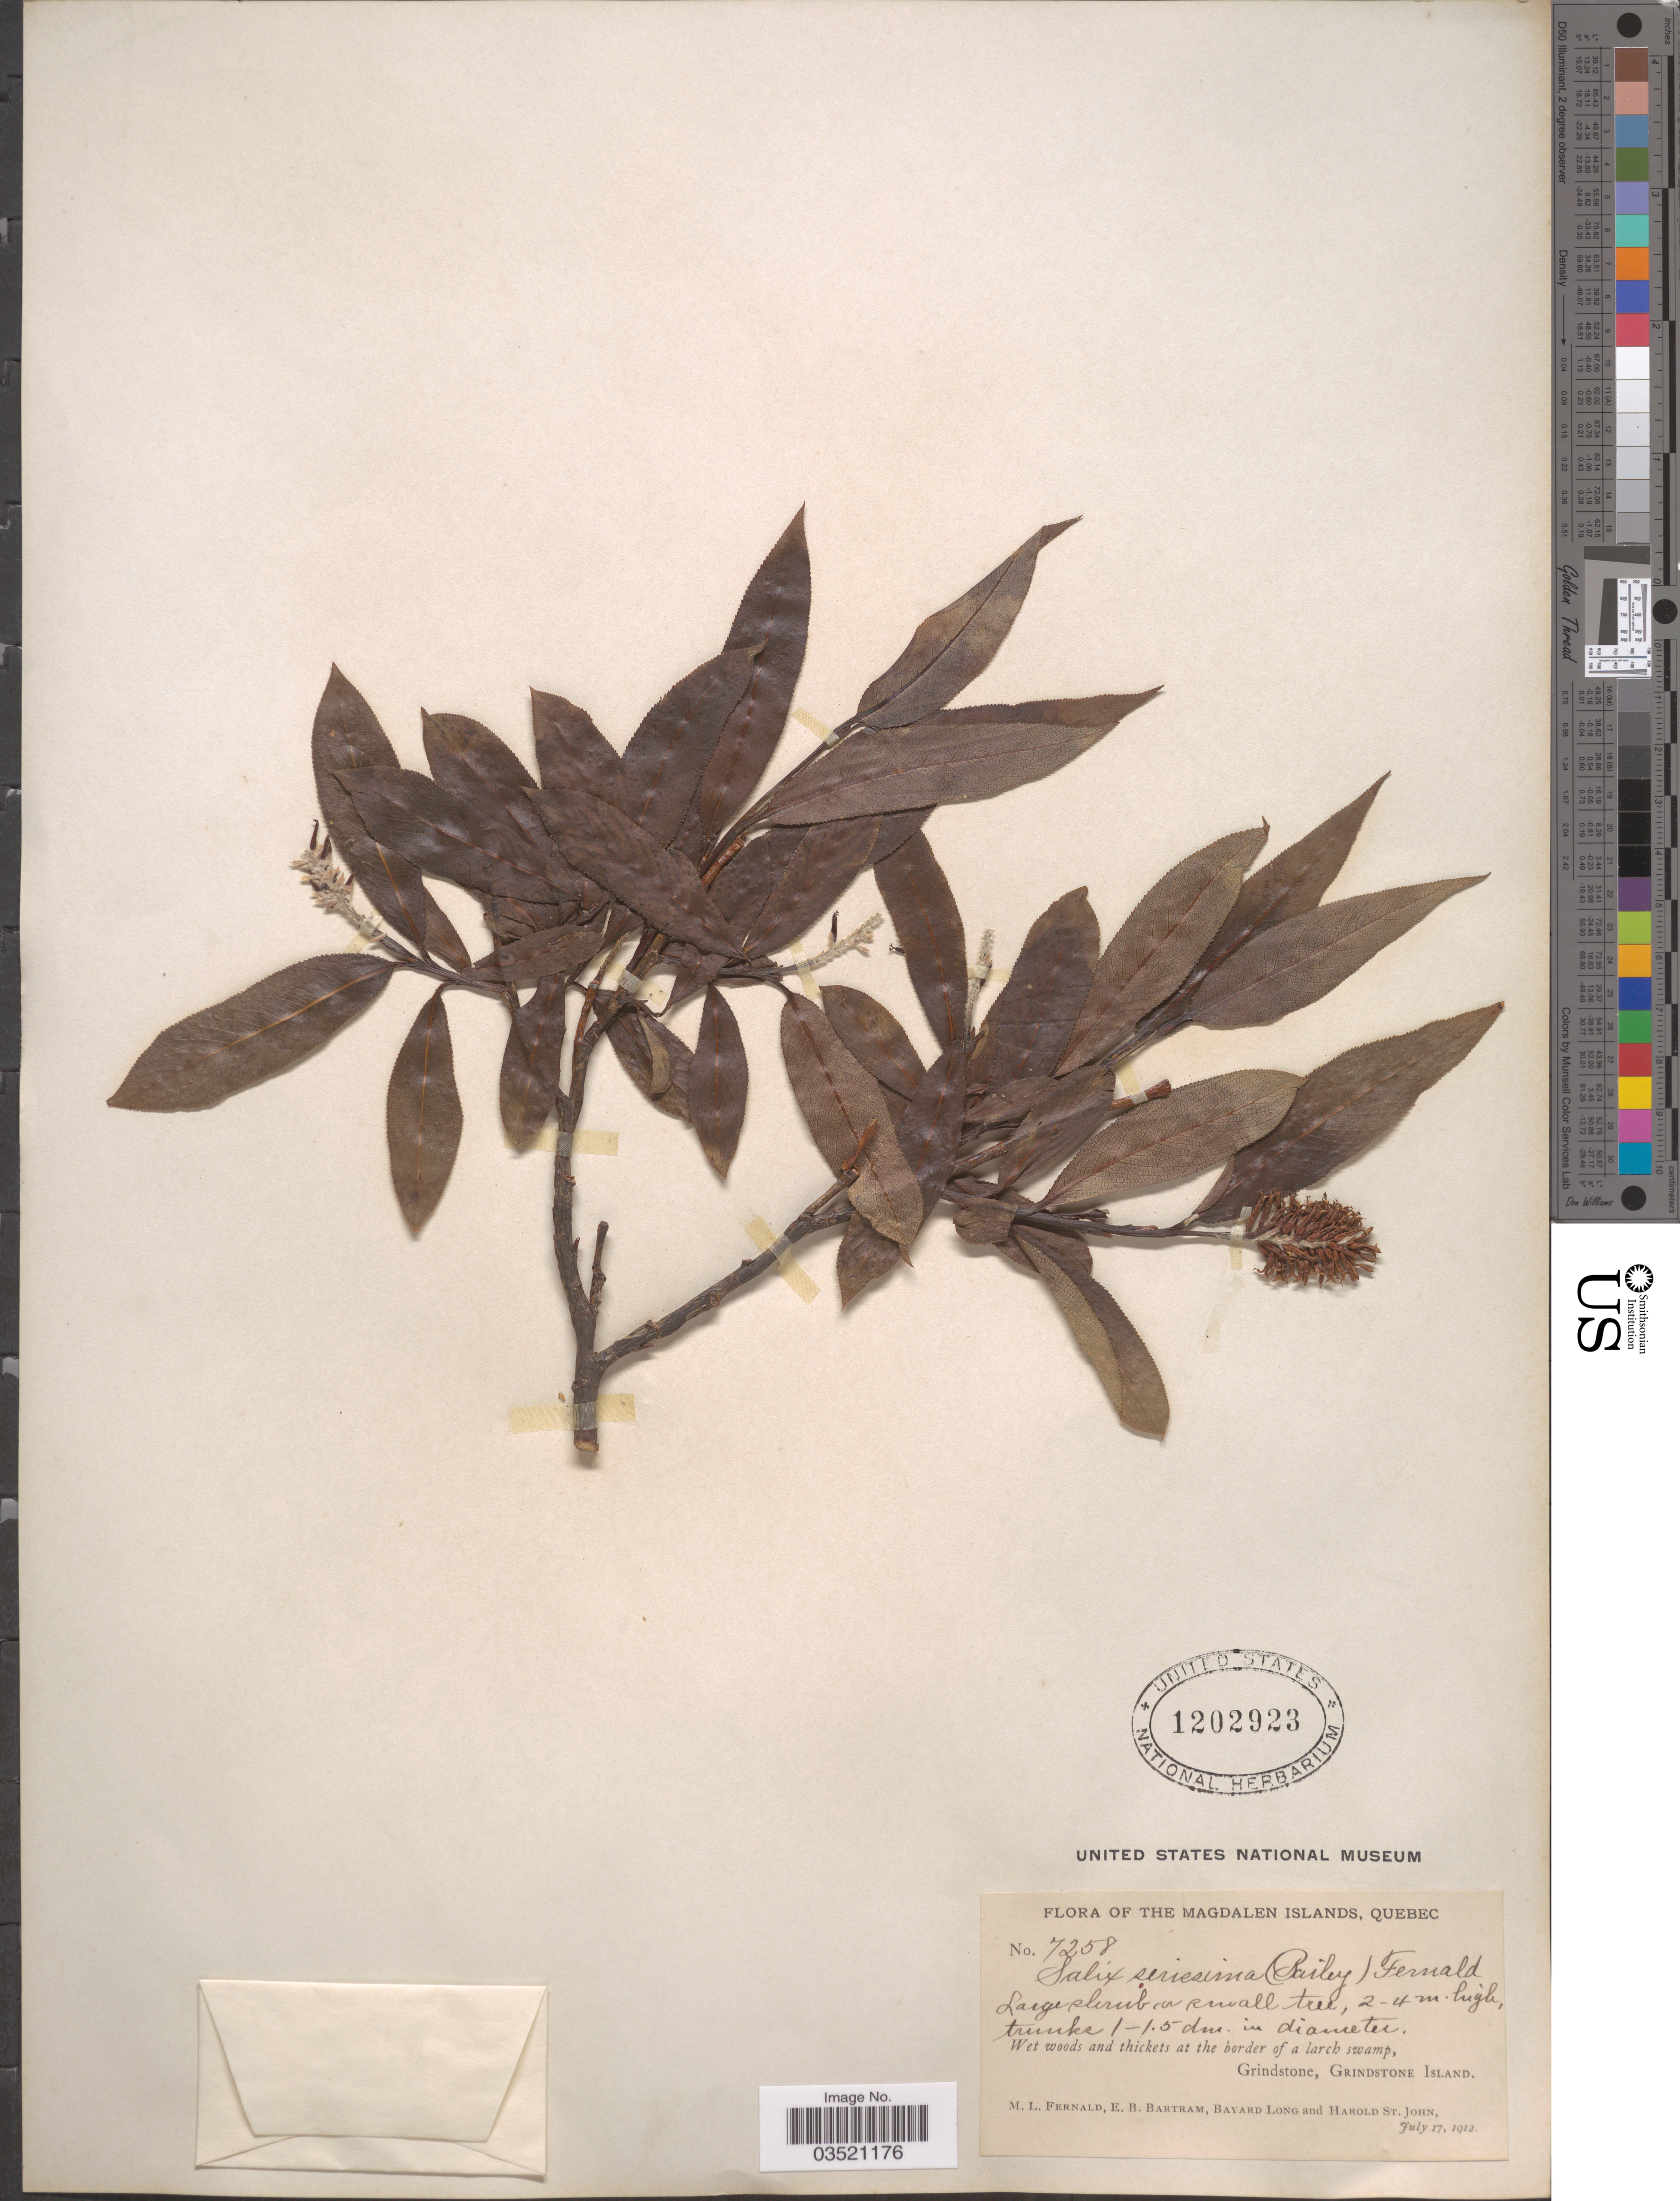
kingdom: Plantae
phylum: Tracheophyta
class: Magnoliopsida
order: Malpighiales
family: Salicaceae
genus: Salix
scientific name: Salix serissima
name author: (L.H. Bailey) Fernald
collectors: M. L. Fernald, E. B. Bartram, B. Long & H. St. John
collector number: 7258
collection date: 1912-07-17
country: Canada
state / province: Quebec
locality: The Magdalen Islands. Wet woods and thickets at the border of a larch swamp, Grindstone, Grindstone Island.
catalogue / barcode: US 1202923